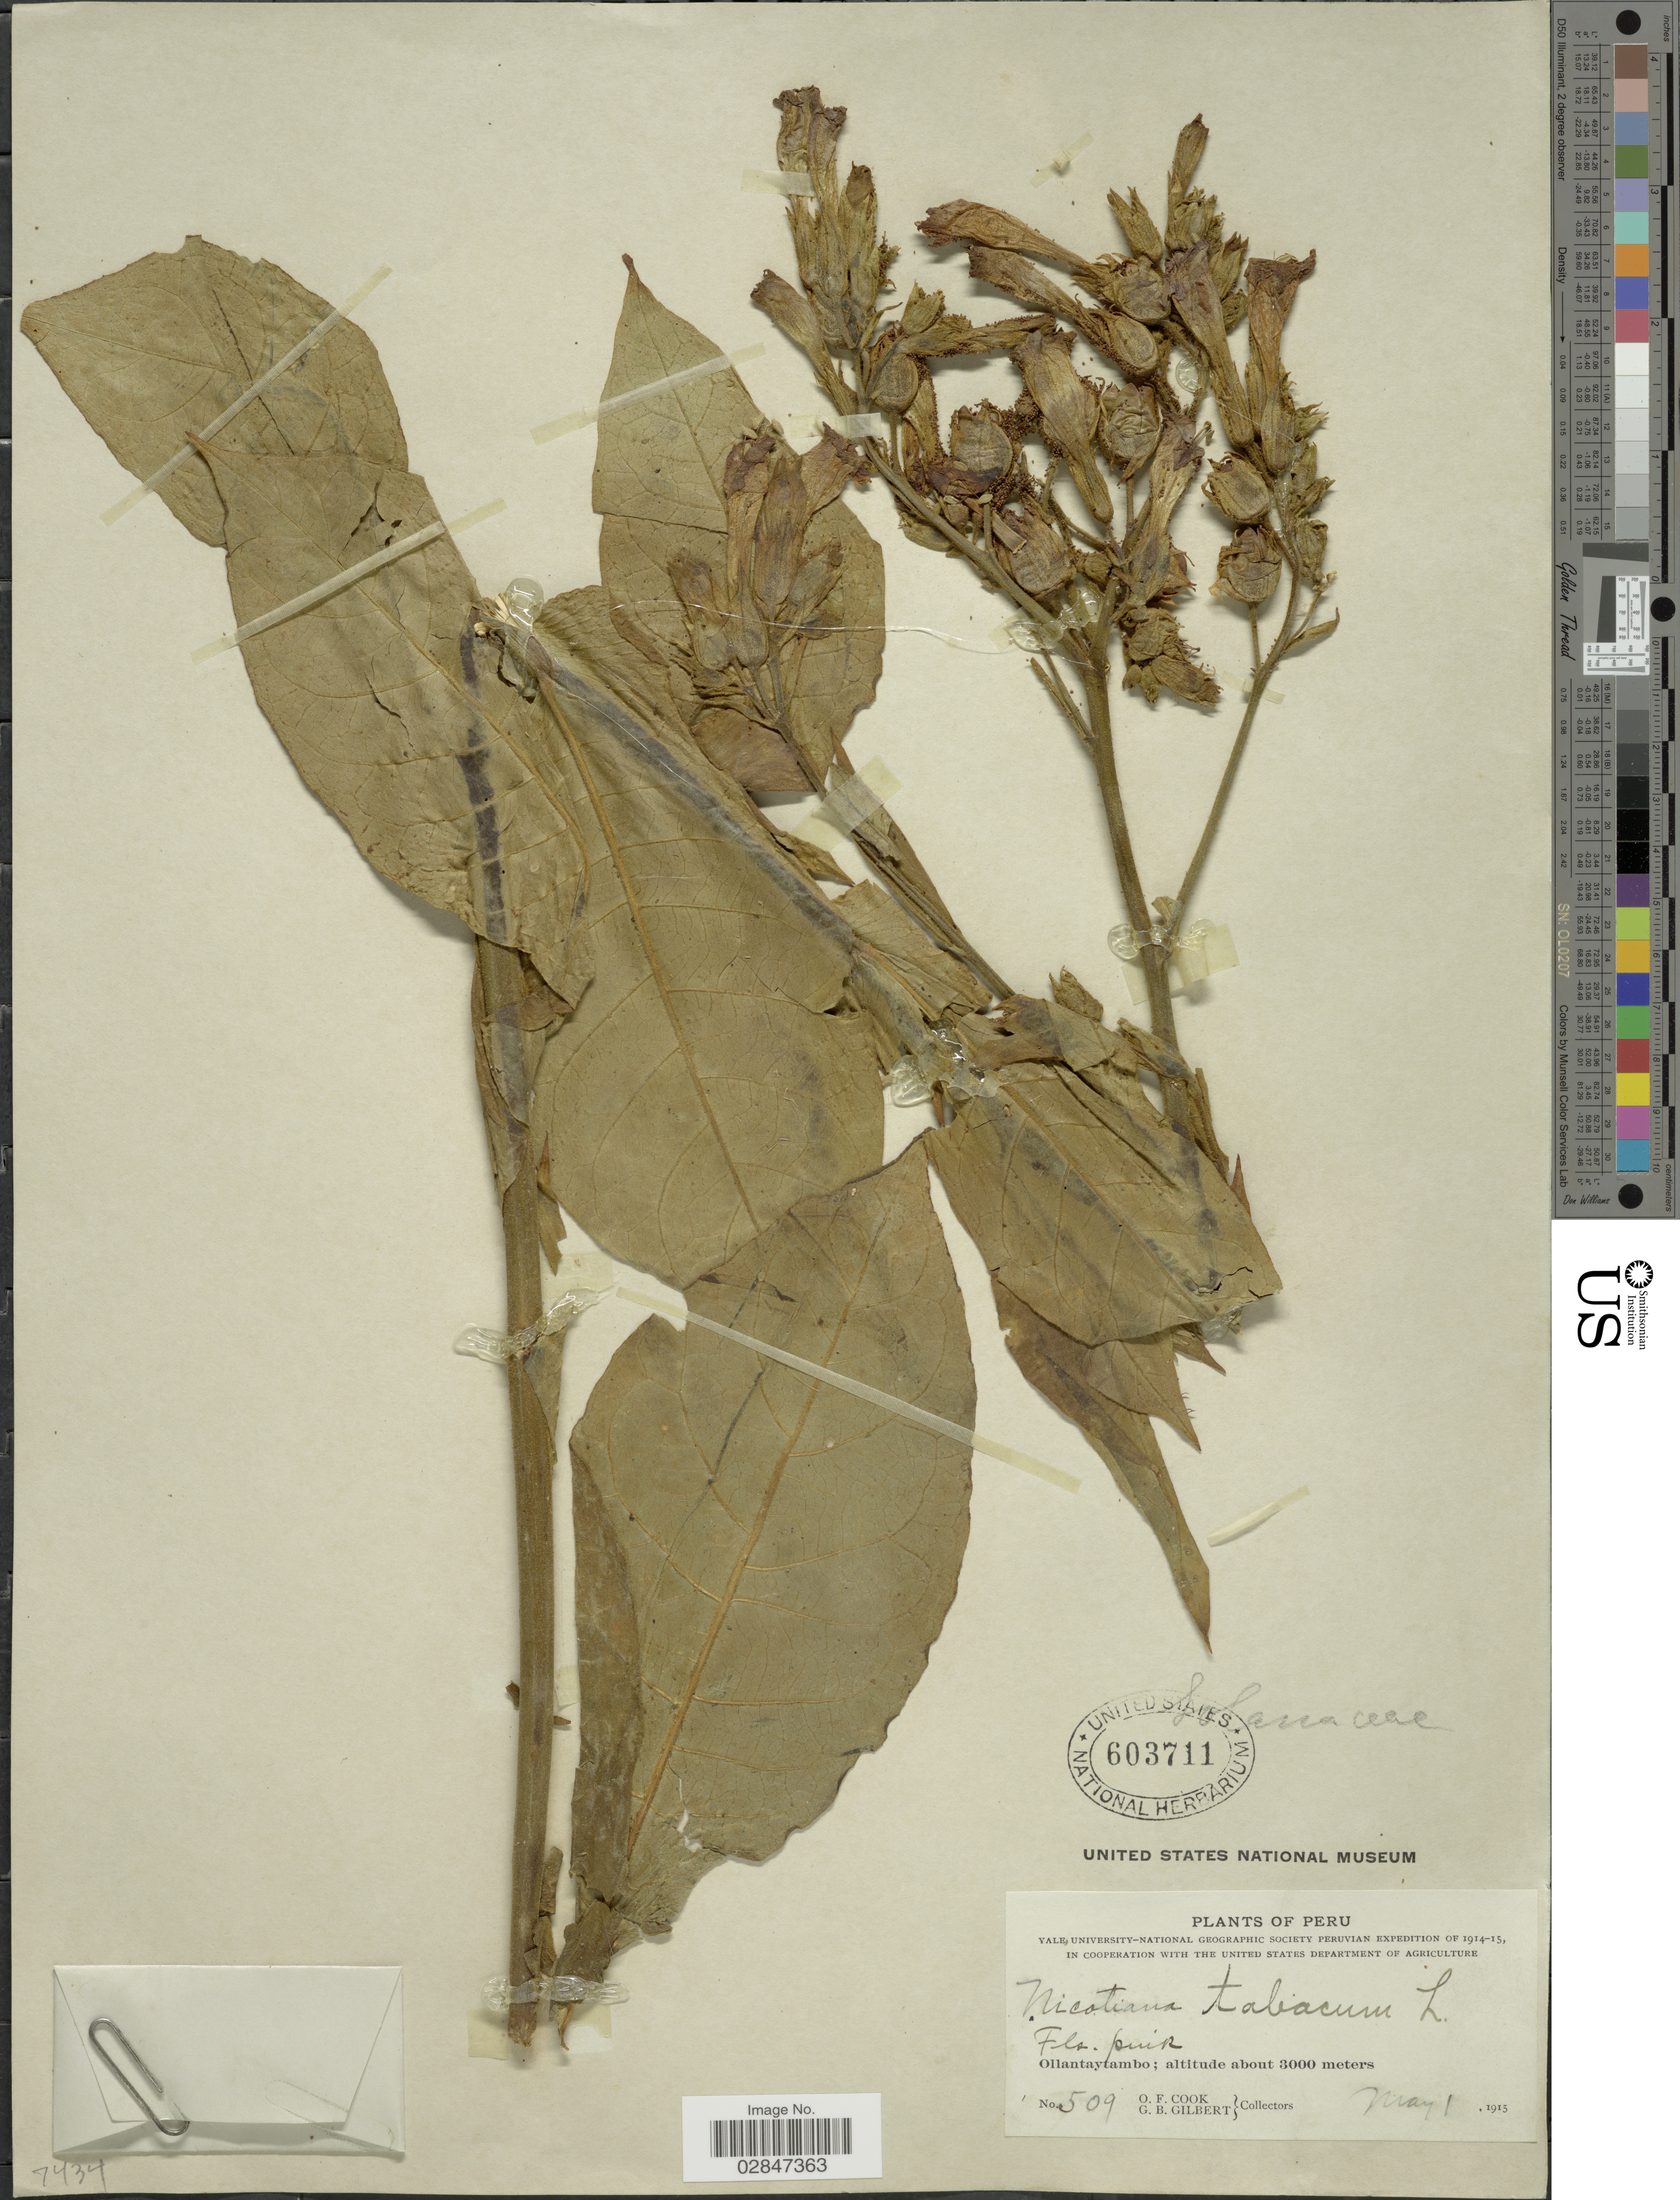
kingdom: Plantae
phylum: Tracheophyta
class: Magnoliopsida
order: Solanales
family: Solanaceae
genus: Nicotiana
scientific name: Nicotiana tabacum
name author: L.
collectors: O. F. Cook & G. B. Gilbert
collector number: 509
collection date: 1915-05-01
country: Peru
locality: Ollantaytambo.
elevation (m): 3000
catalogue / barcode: US 603711